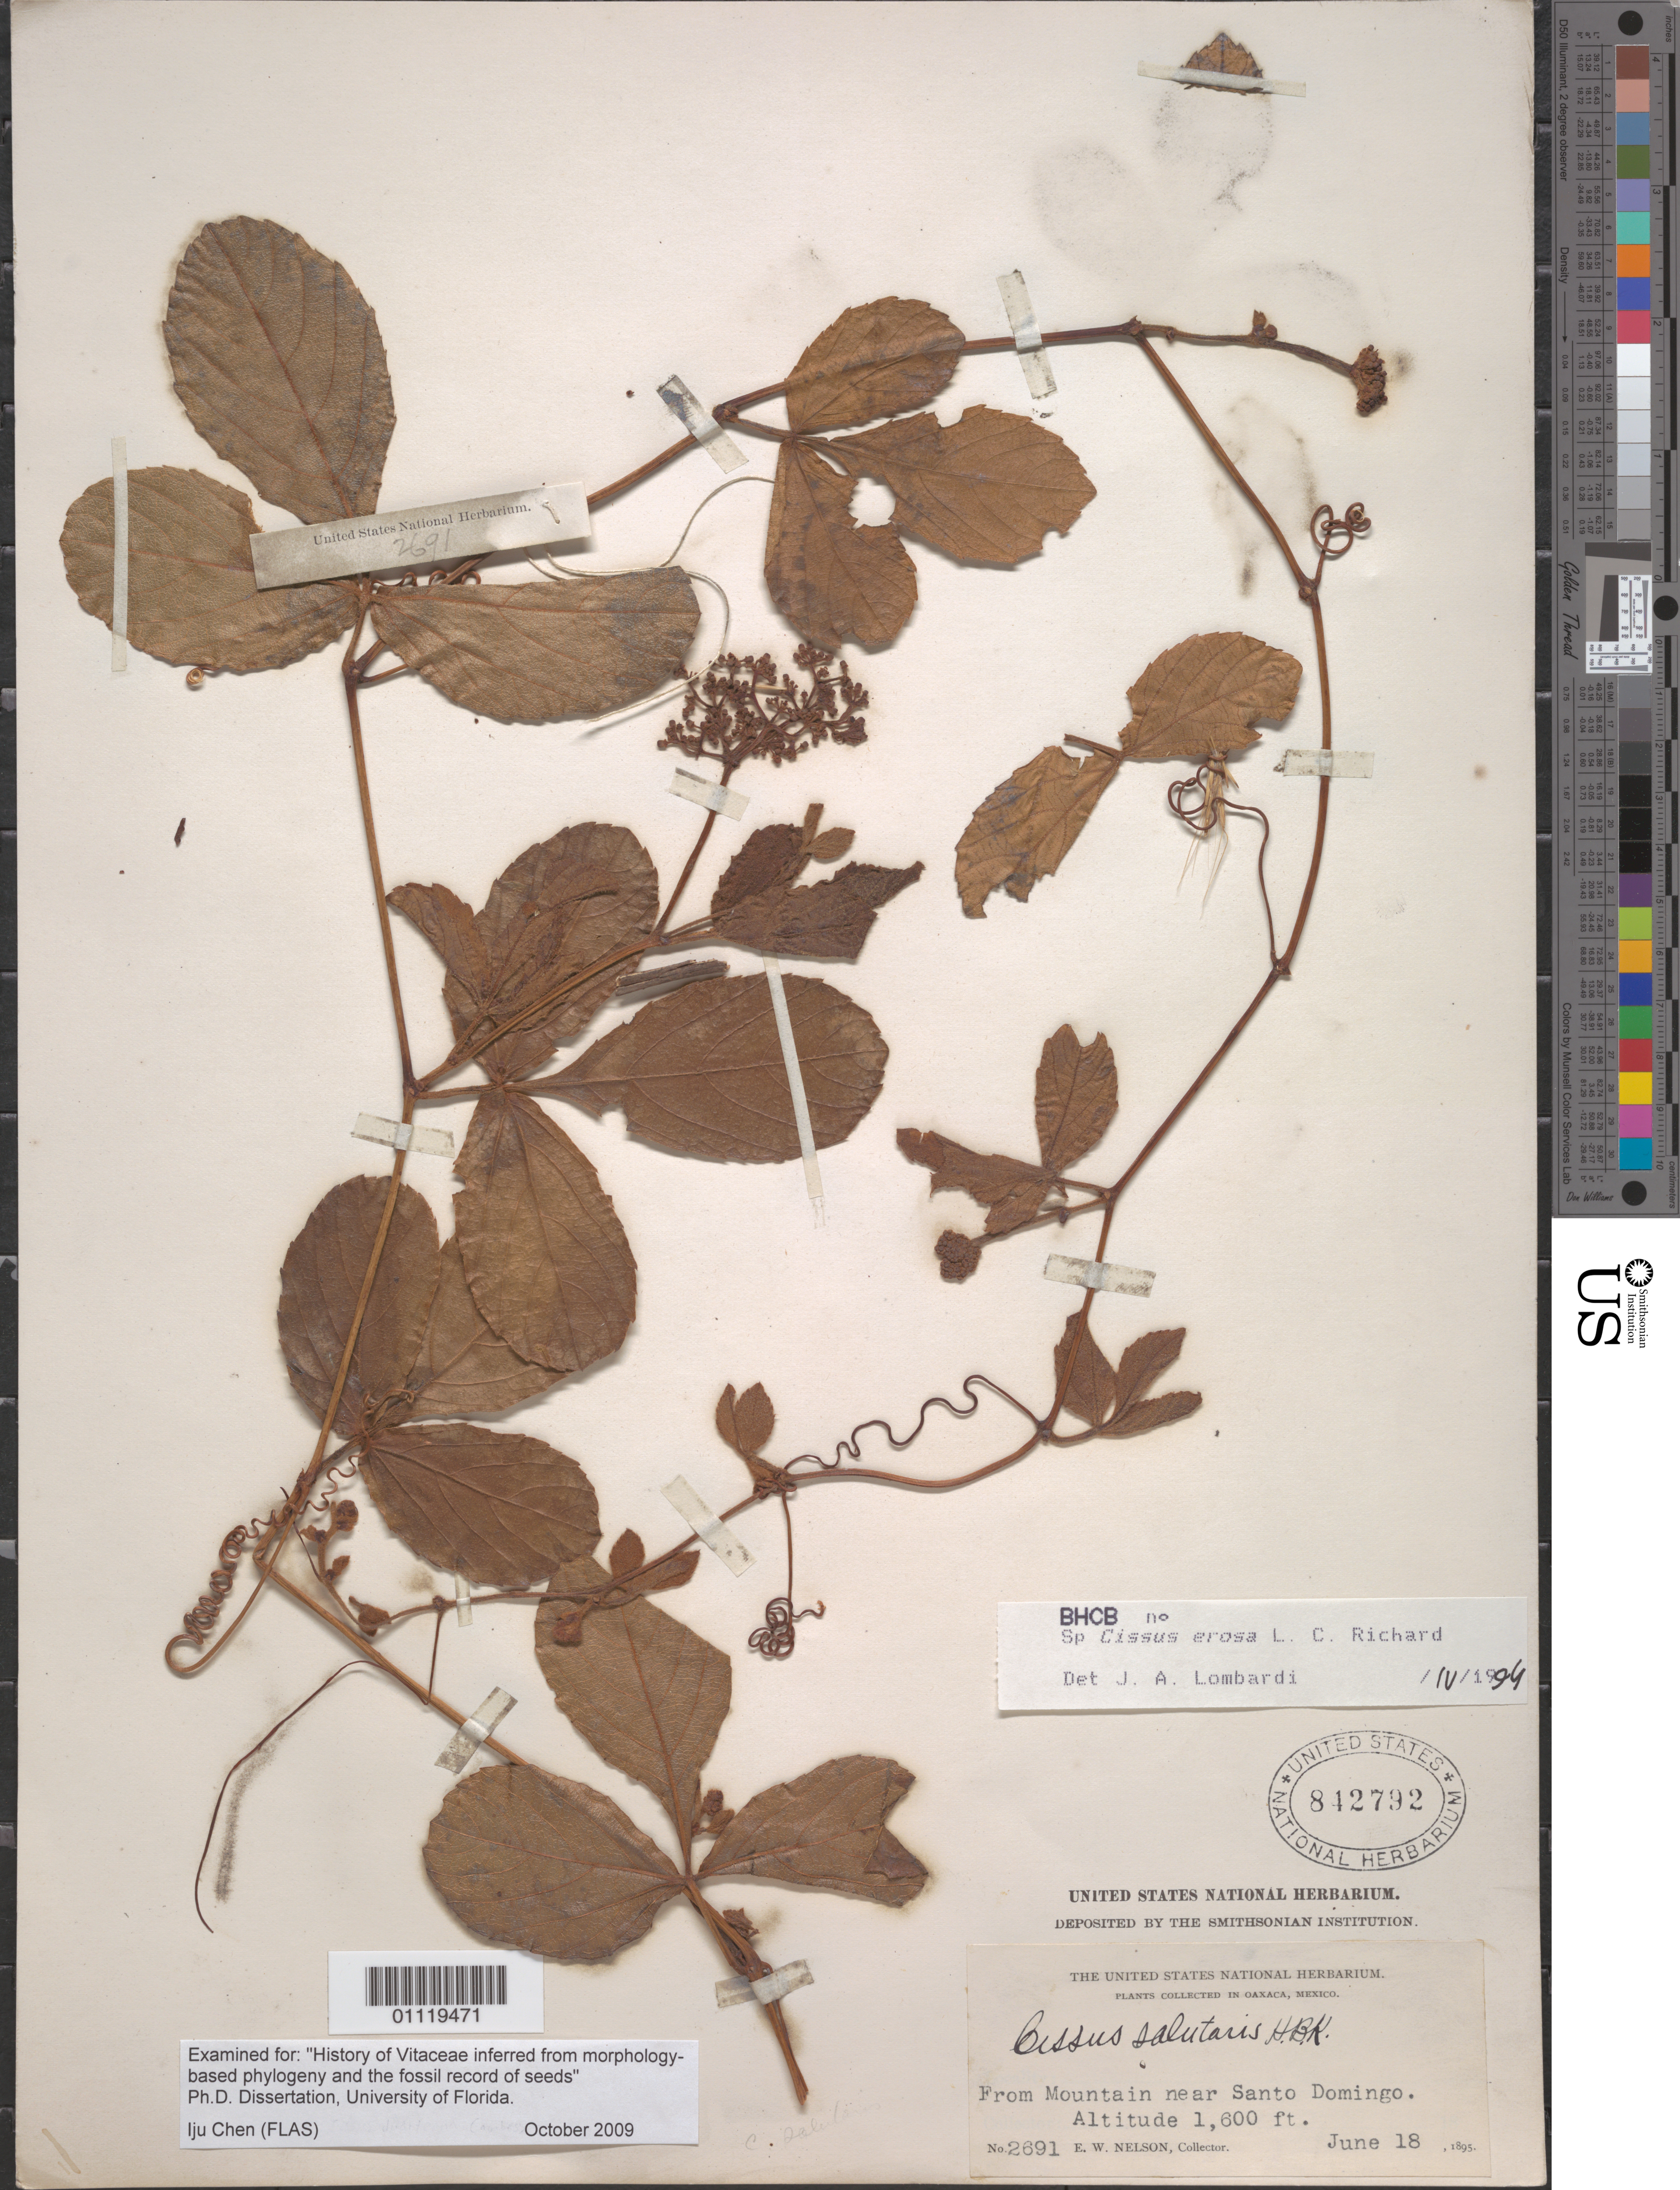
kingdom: Plantae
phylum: Tracheophyta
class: Magnoliopsida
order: Vitales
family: Vitaceae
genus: Cissus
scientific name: Cissus erosa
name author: Rich.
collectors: E. W. Nelson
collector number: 2691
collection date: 1895-06-18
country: Mexico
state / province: Oaxaca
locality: From Mt near Santo Domingo.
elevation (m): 488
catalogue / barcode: US 842792